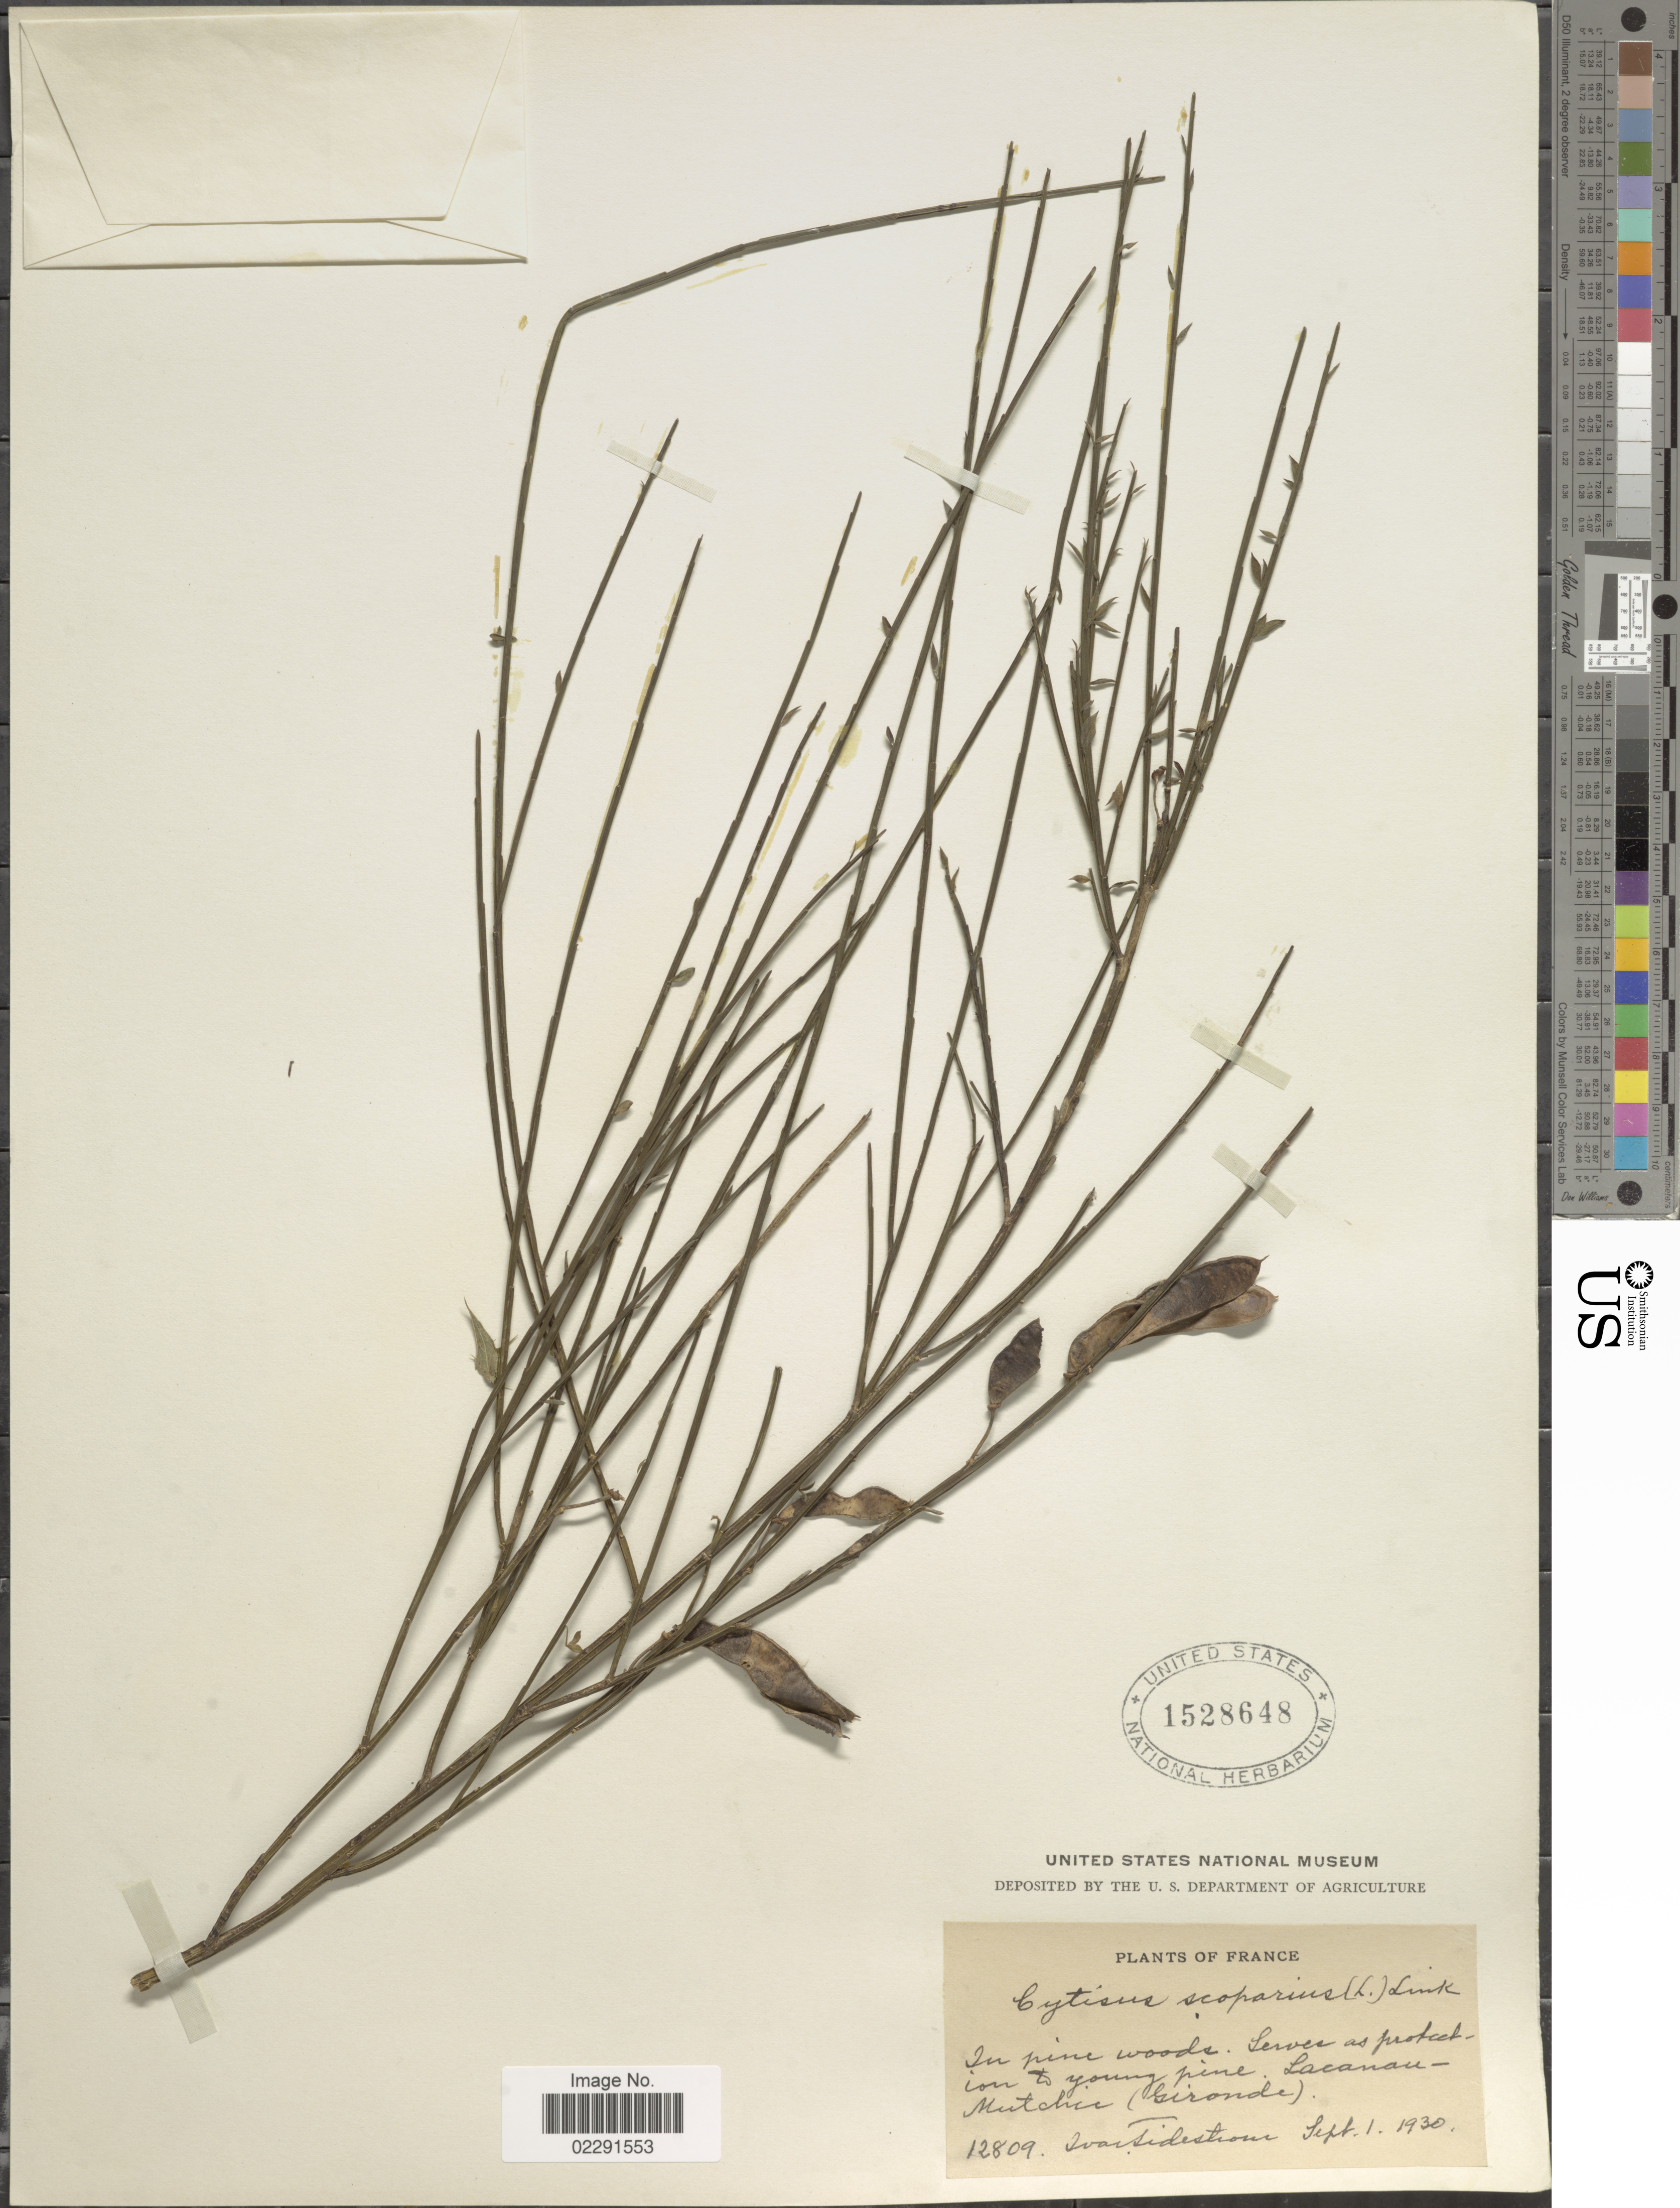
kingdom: Plantae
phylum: Tracheophyta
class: Magnoliopsida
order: Fabales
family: Fabaceae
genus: Cytisus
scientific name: Cytisus scoparius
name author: (L.) Link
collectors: I. F. Tidestrom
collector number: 12809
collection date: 1930-09-01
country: France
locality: In pine woods, Lacanau-Moutchic (Gironde).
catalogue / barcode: US 1528648